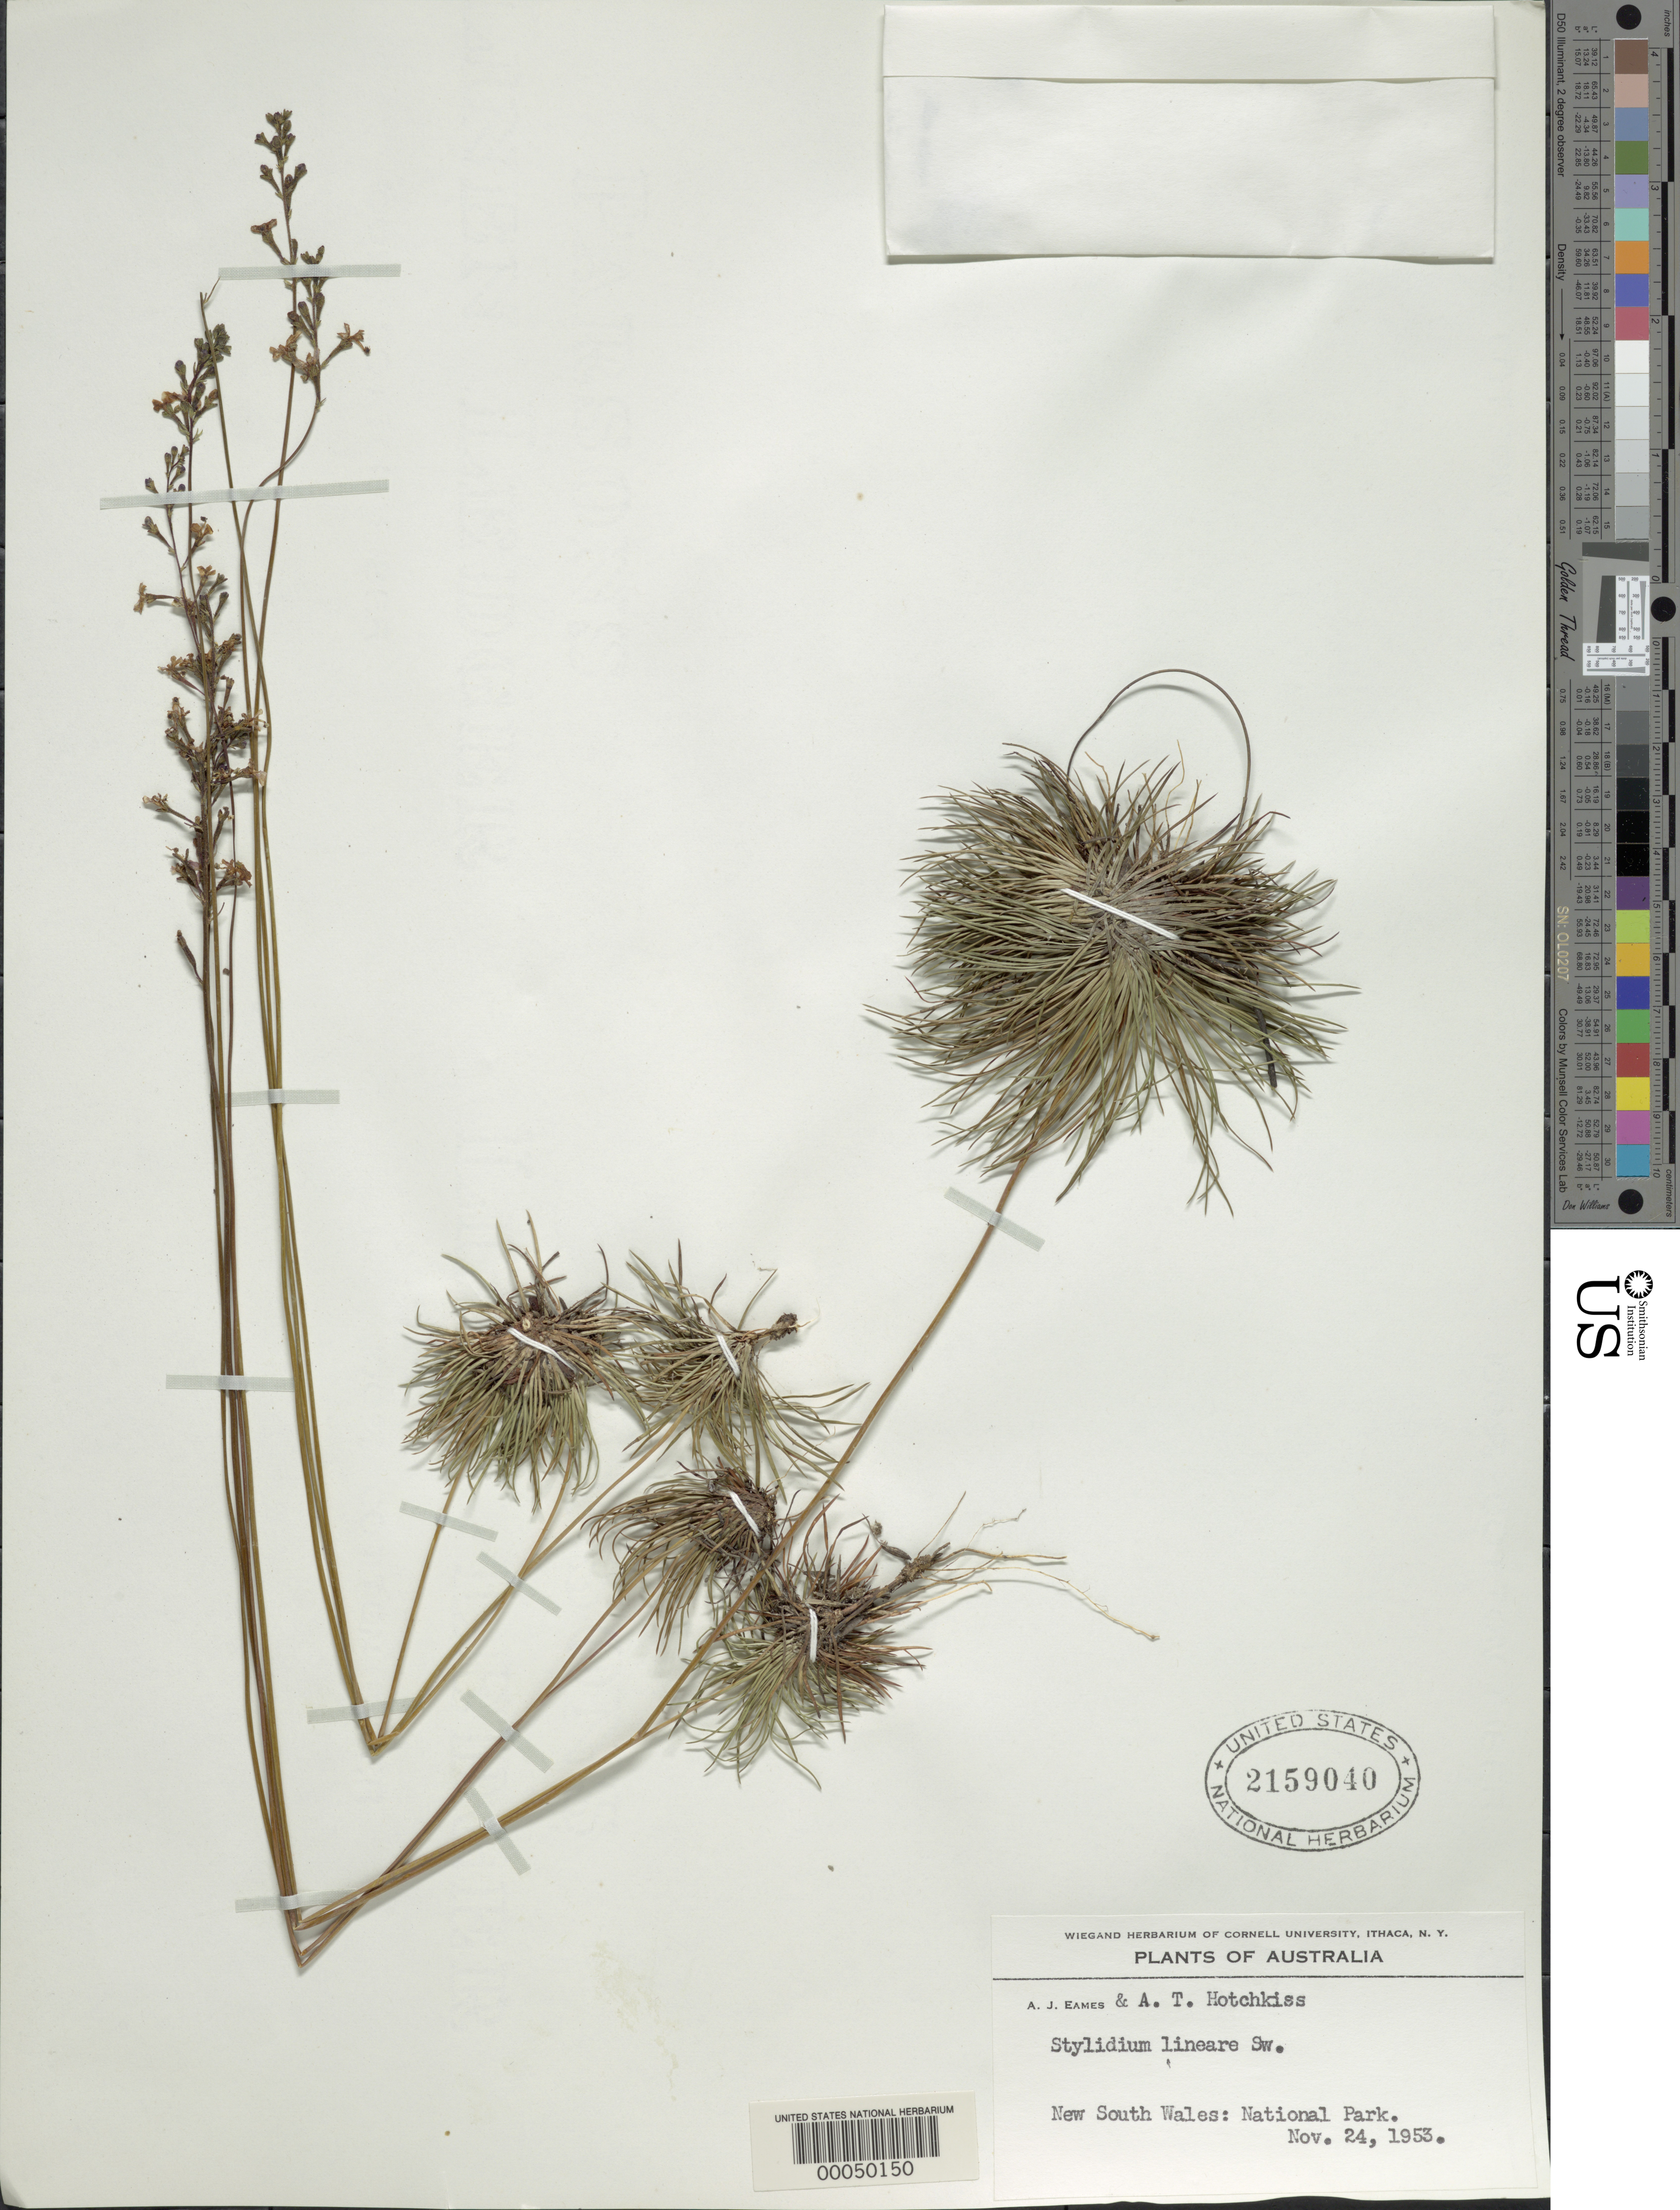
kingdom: Plantae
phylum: Tracheophyta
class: Magnoliopsida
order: Asterales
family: Stylidiaceae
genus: Stylidium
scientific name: Stylidium lineare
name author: Sw. ex Willd.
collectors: A. J. Eames & A. Hotchkiss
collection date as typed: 24 Nov 1953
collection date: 1953-11-24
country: Australia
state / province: New South Wales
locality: National park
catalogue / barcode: US 2159040